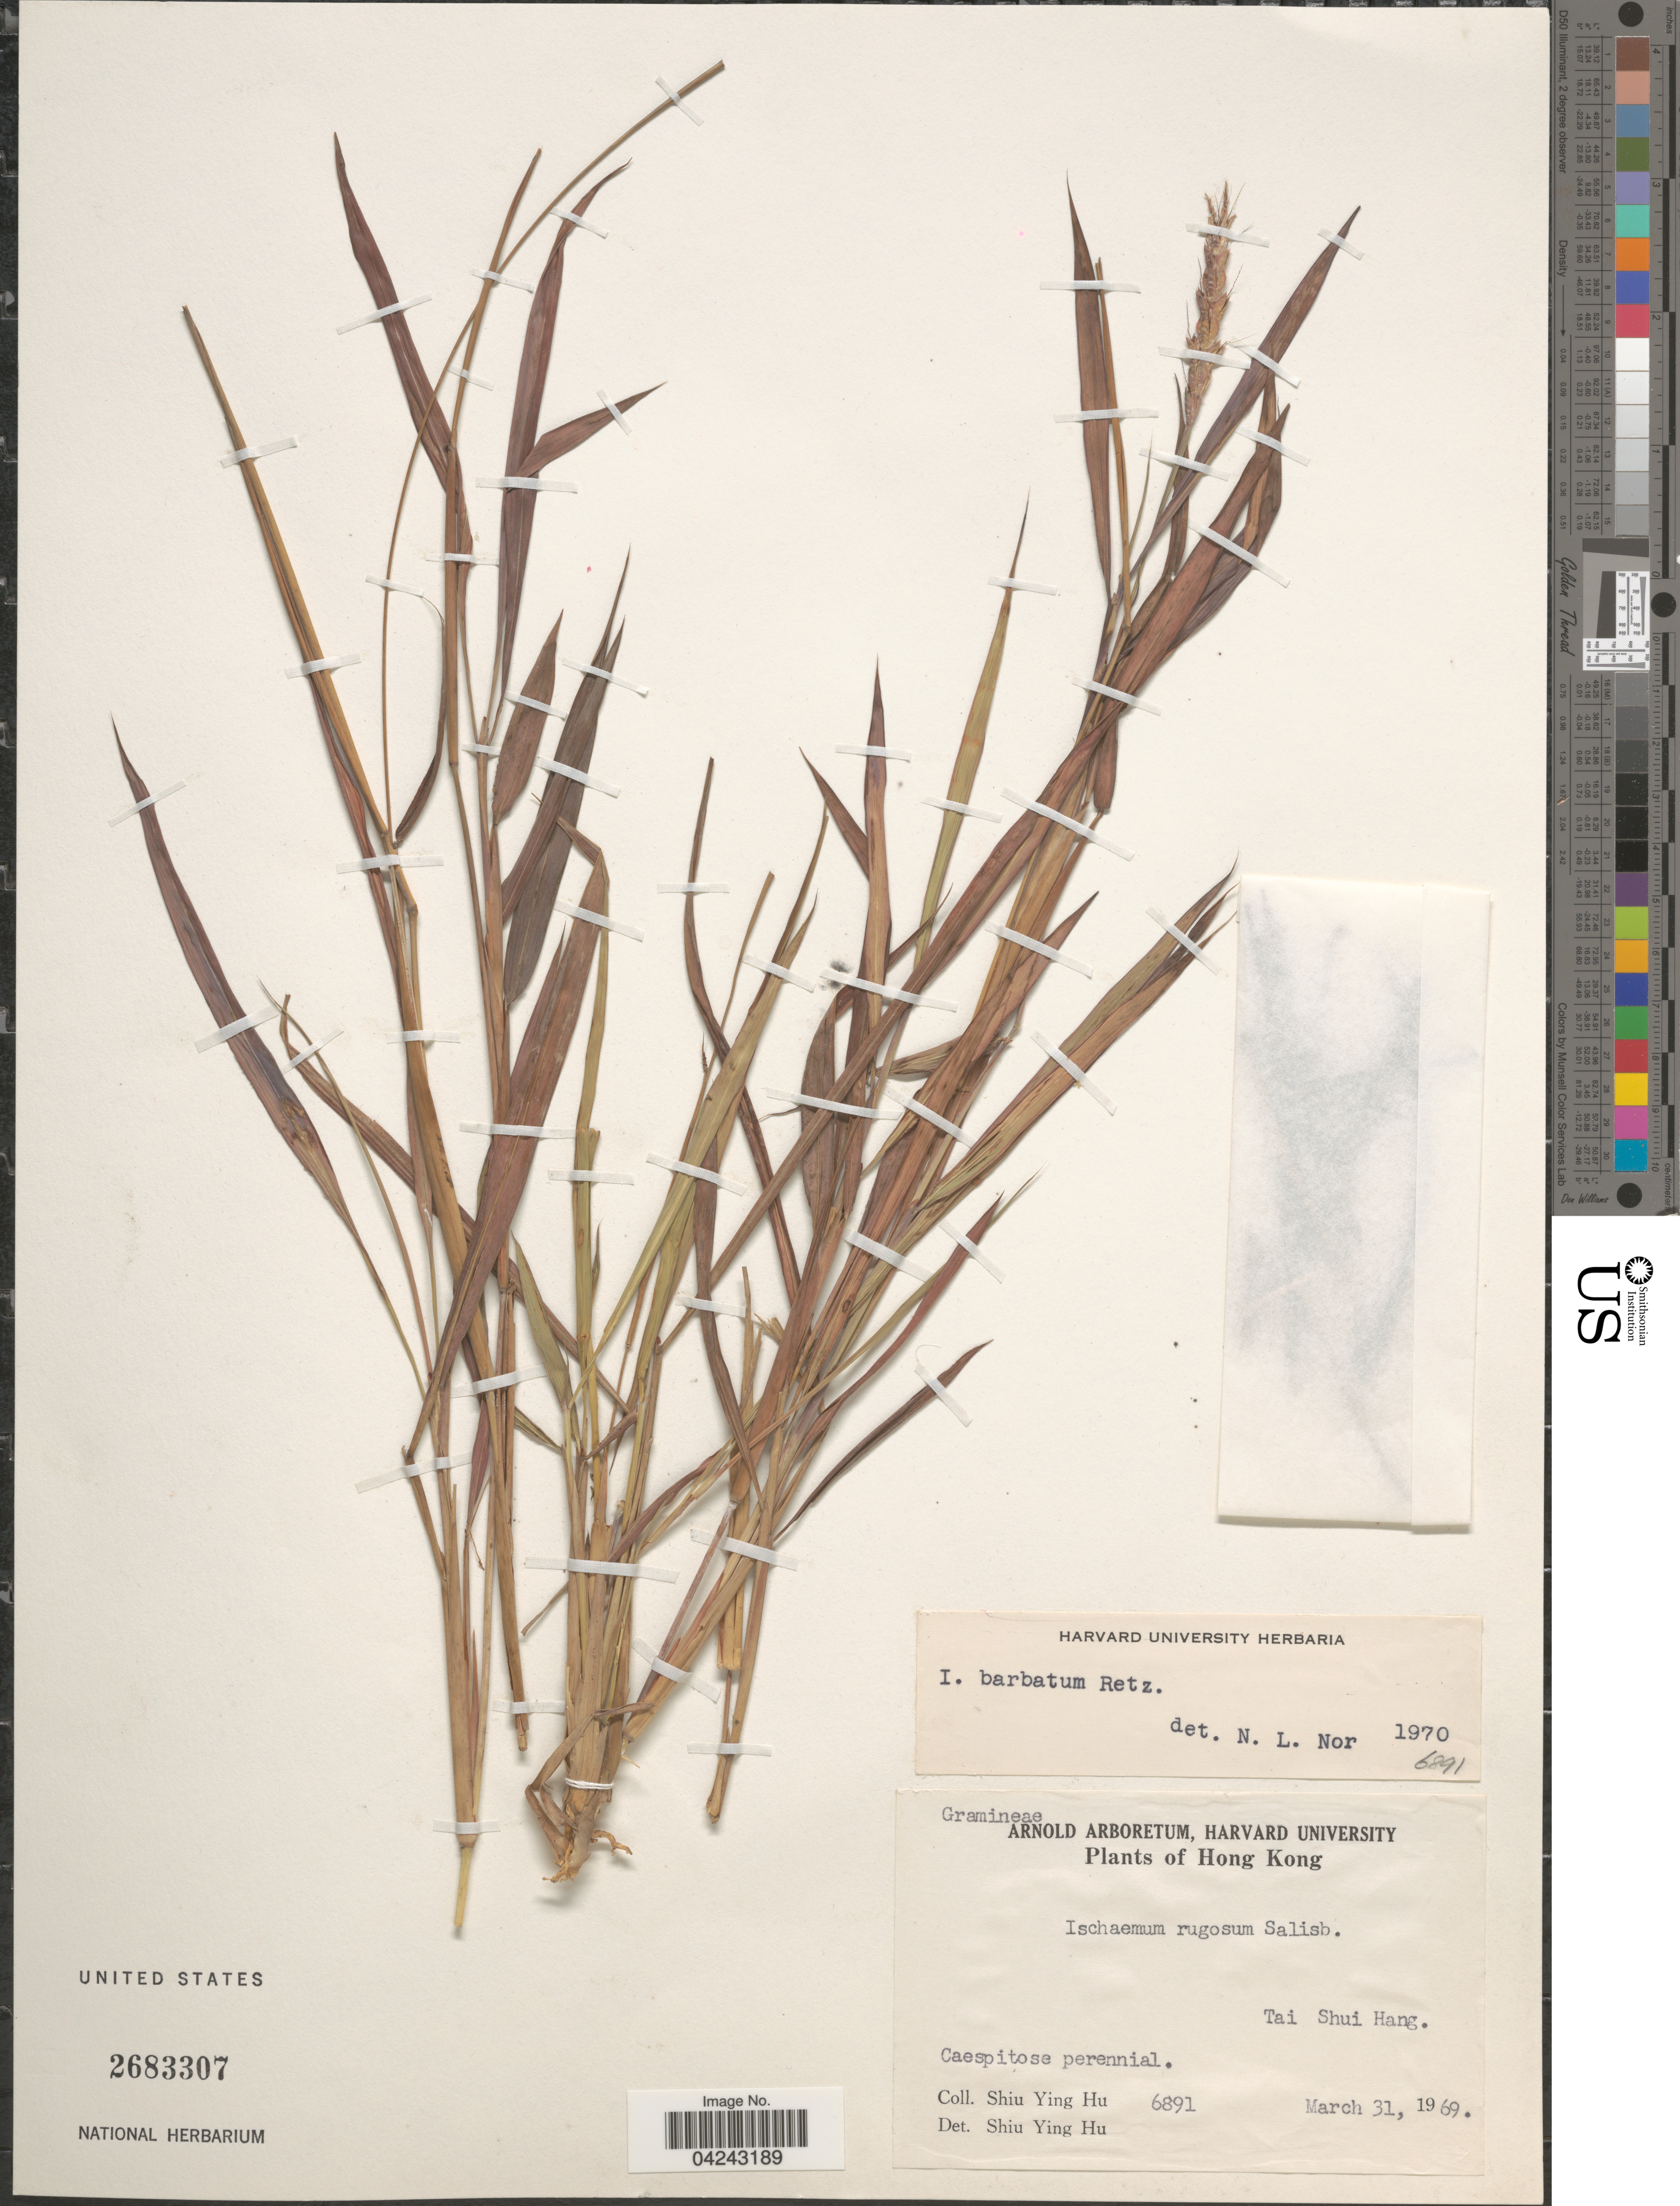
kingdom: Plantae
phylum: Tracheophyta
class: Liliopsida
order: Poales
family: Poaceae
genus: Ischaemum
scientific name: Ischaemum barbatum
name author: Blume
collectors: S. Y. Hu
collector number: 6891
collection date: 1969-03-31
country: China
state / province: Hong Kong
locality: Tai Shui Hang.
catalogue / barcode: US 2683307